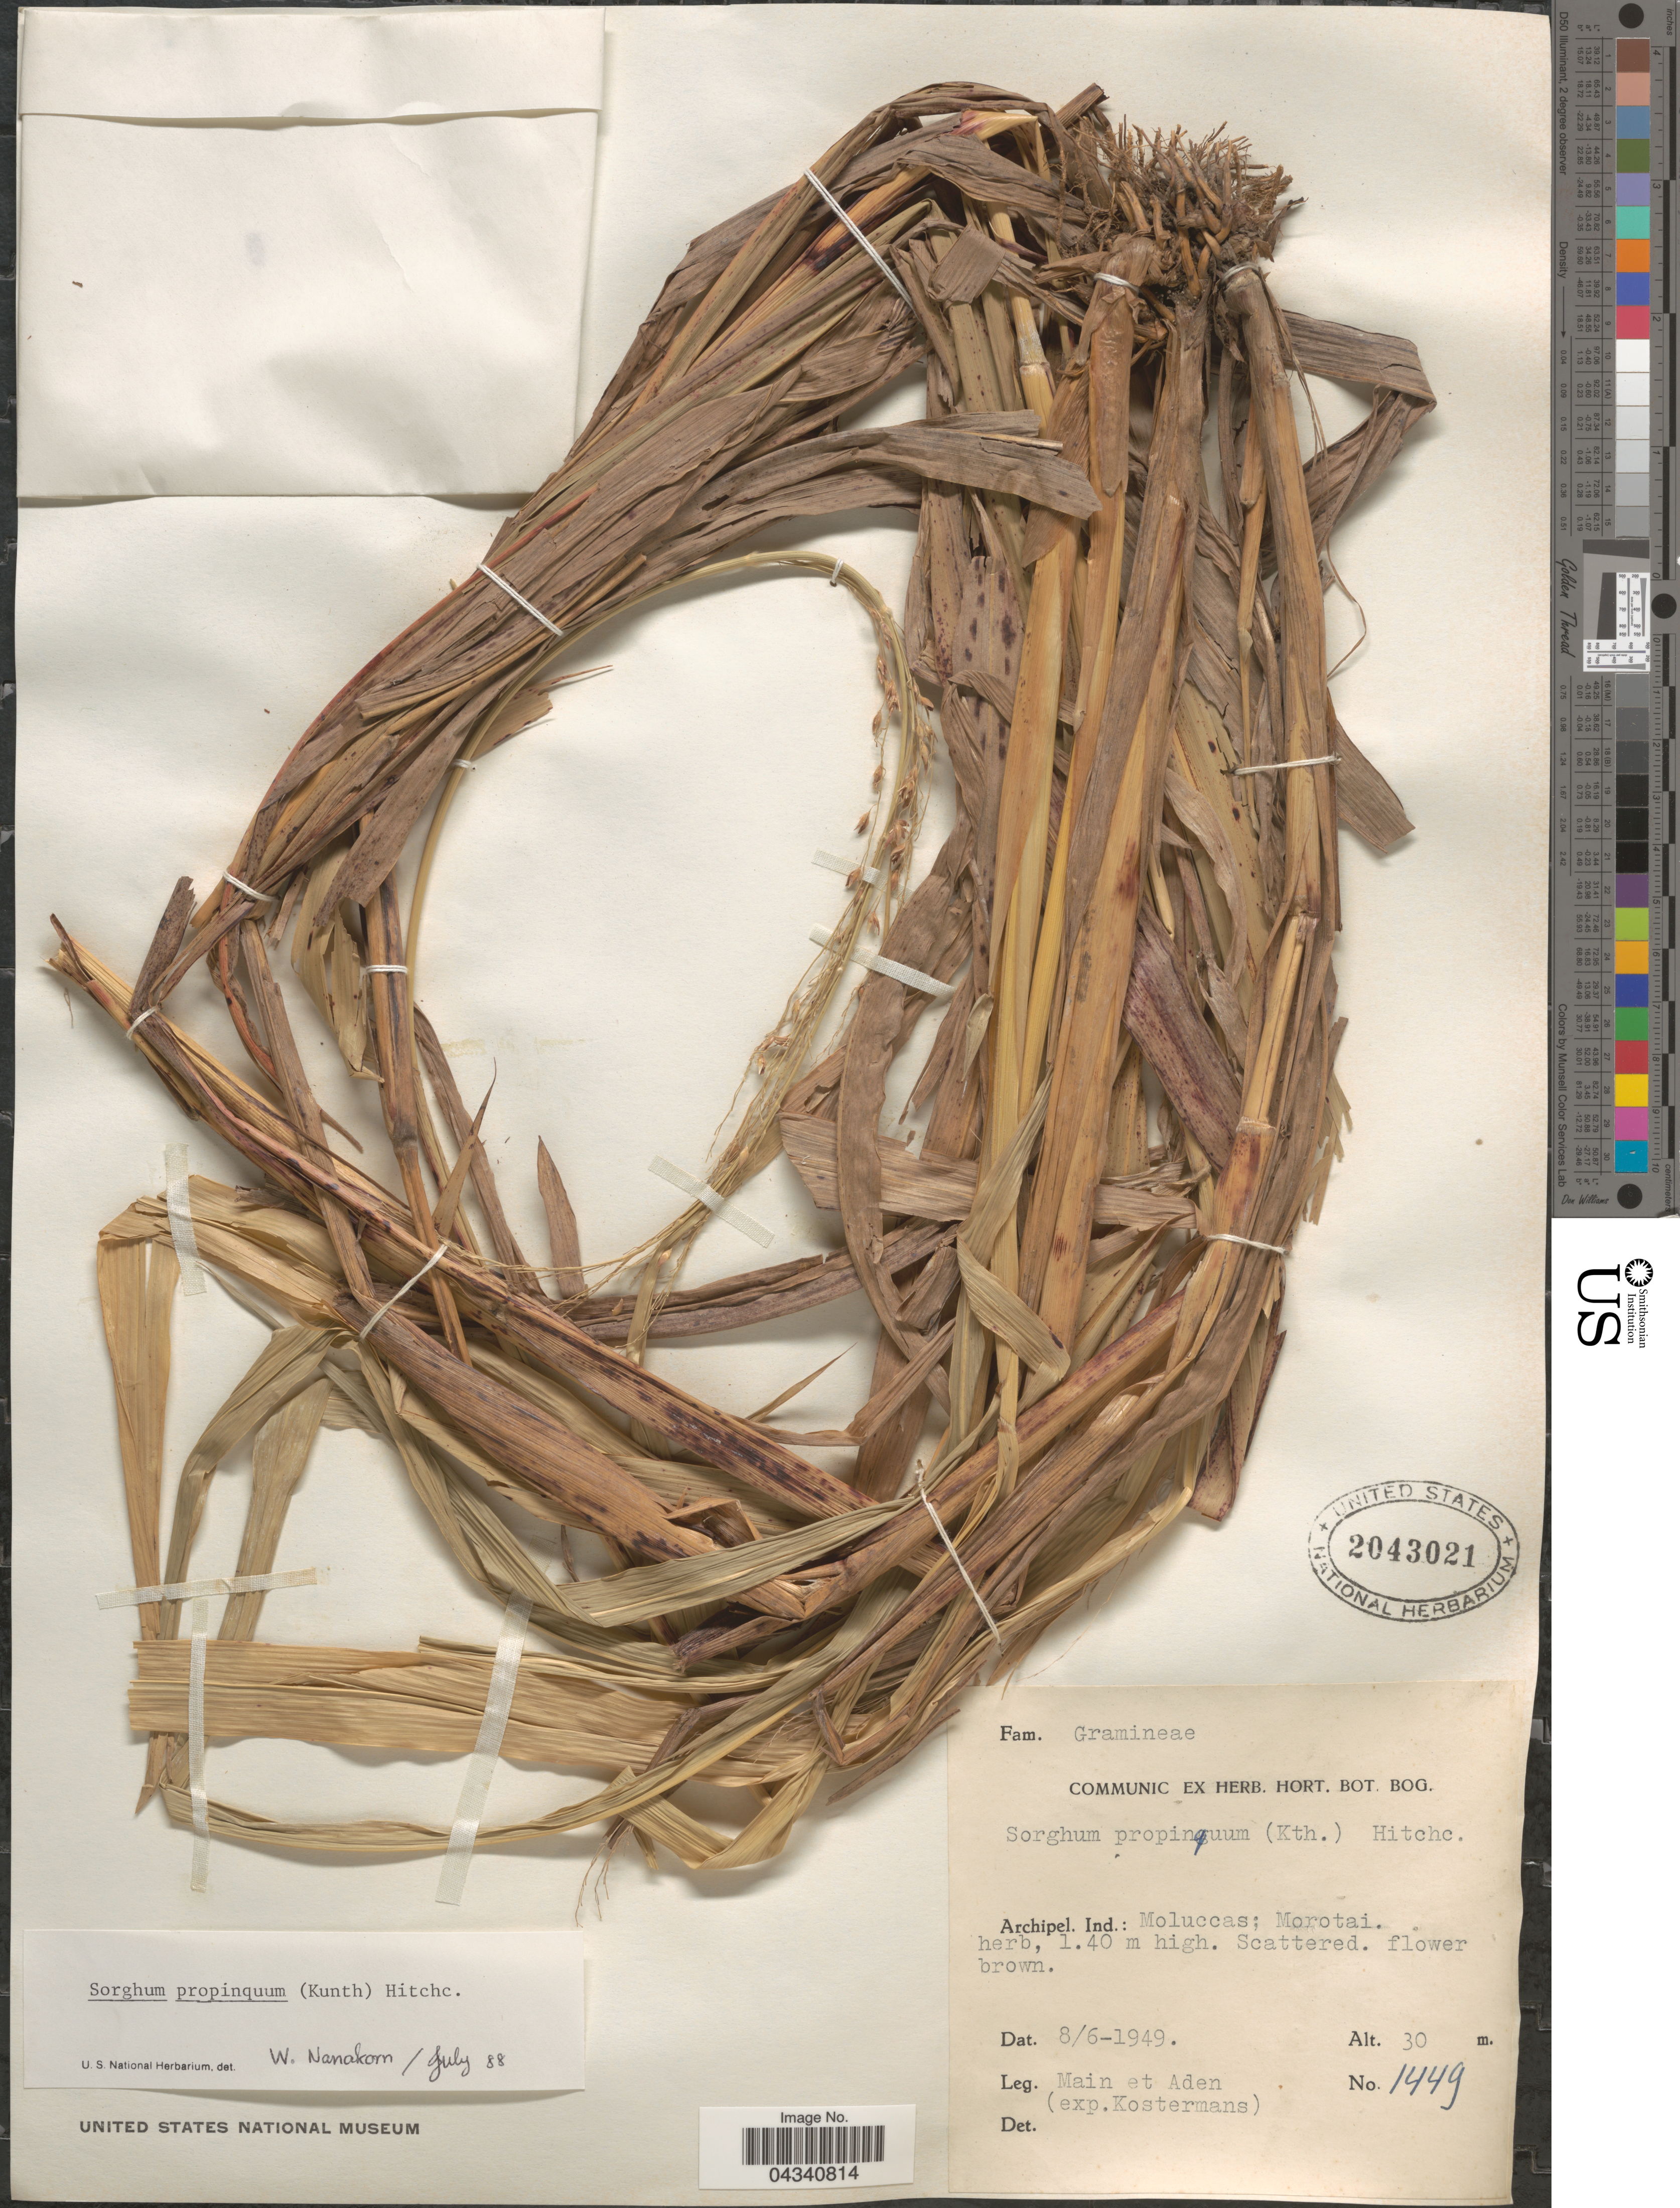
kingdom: Plantae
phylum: Tracheophyta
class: Liliopsida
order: Poales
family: Poaceae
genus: Sorghum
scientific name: Sorghum propinquum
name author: (Kunth) Hitchc.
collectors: -. Main & -- Aden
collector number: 1449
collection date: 1949-06-08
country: Indonesia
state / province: Maluku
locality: Archipel. Ind.: Moluccas; Morotai.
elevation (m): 30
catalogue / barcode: US 2043021